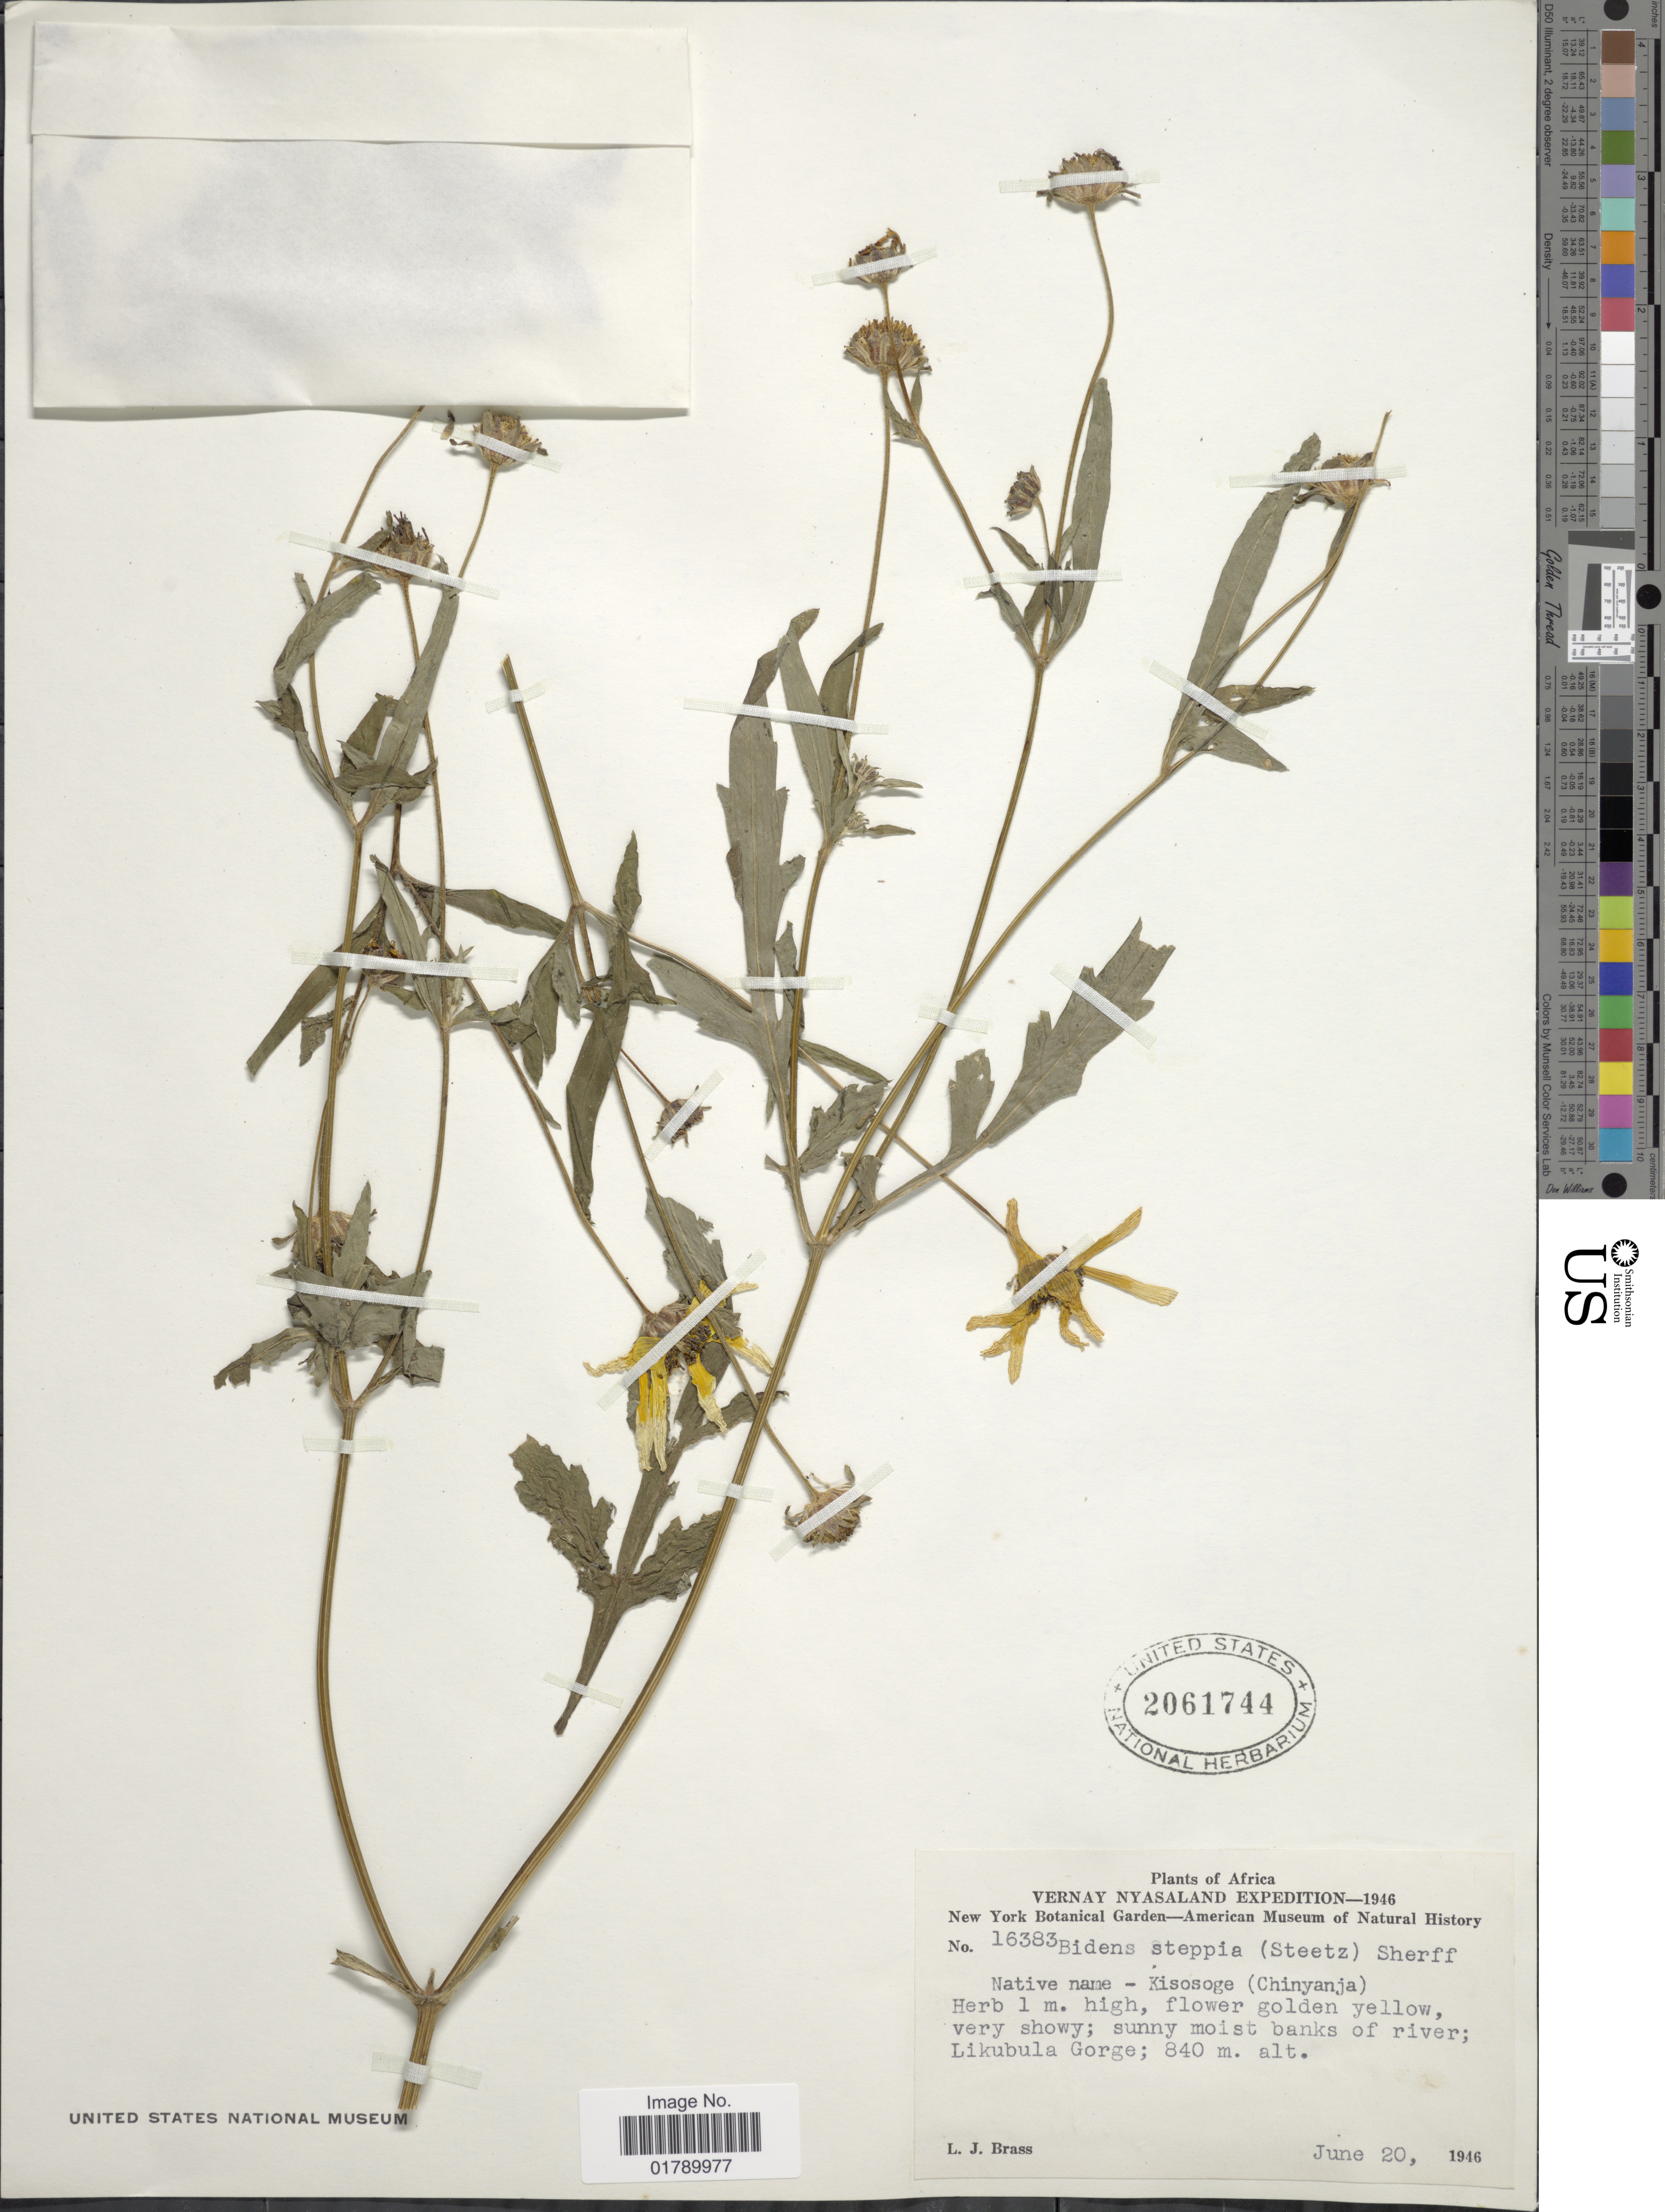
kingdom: Plantae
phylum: Tracheophyta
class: Magnoliopsida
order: Asterales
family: Asteraceae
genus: Bidens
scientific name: Bidens steppia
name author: (Steetz) Sherff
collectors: L. J. Brass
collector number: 16383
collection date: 1946-06-20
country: Malawi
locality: Vernay Nyasaland, Likubula Gorge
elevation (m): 840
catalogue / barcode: US 2061744